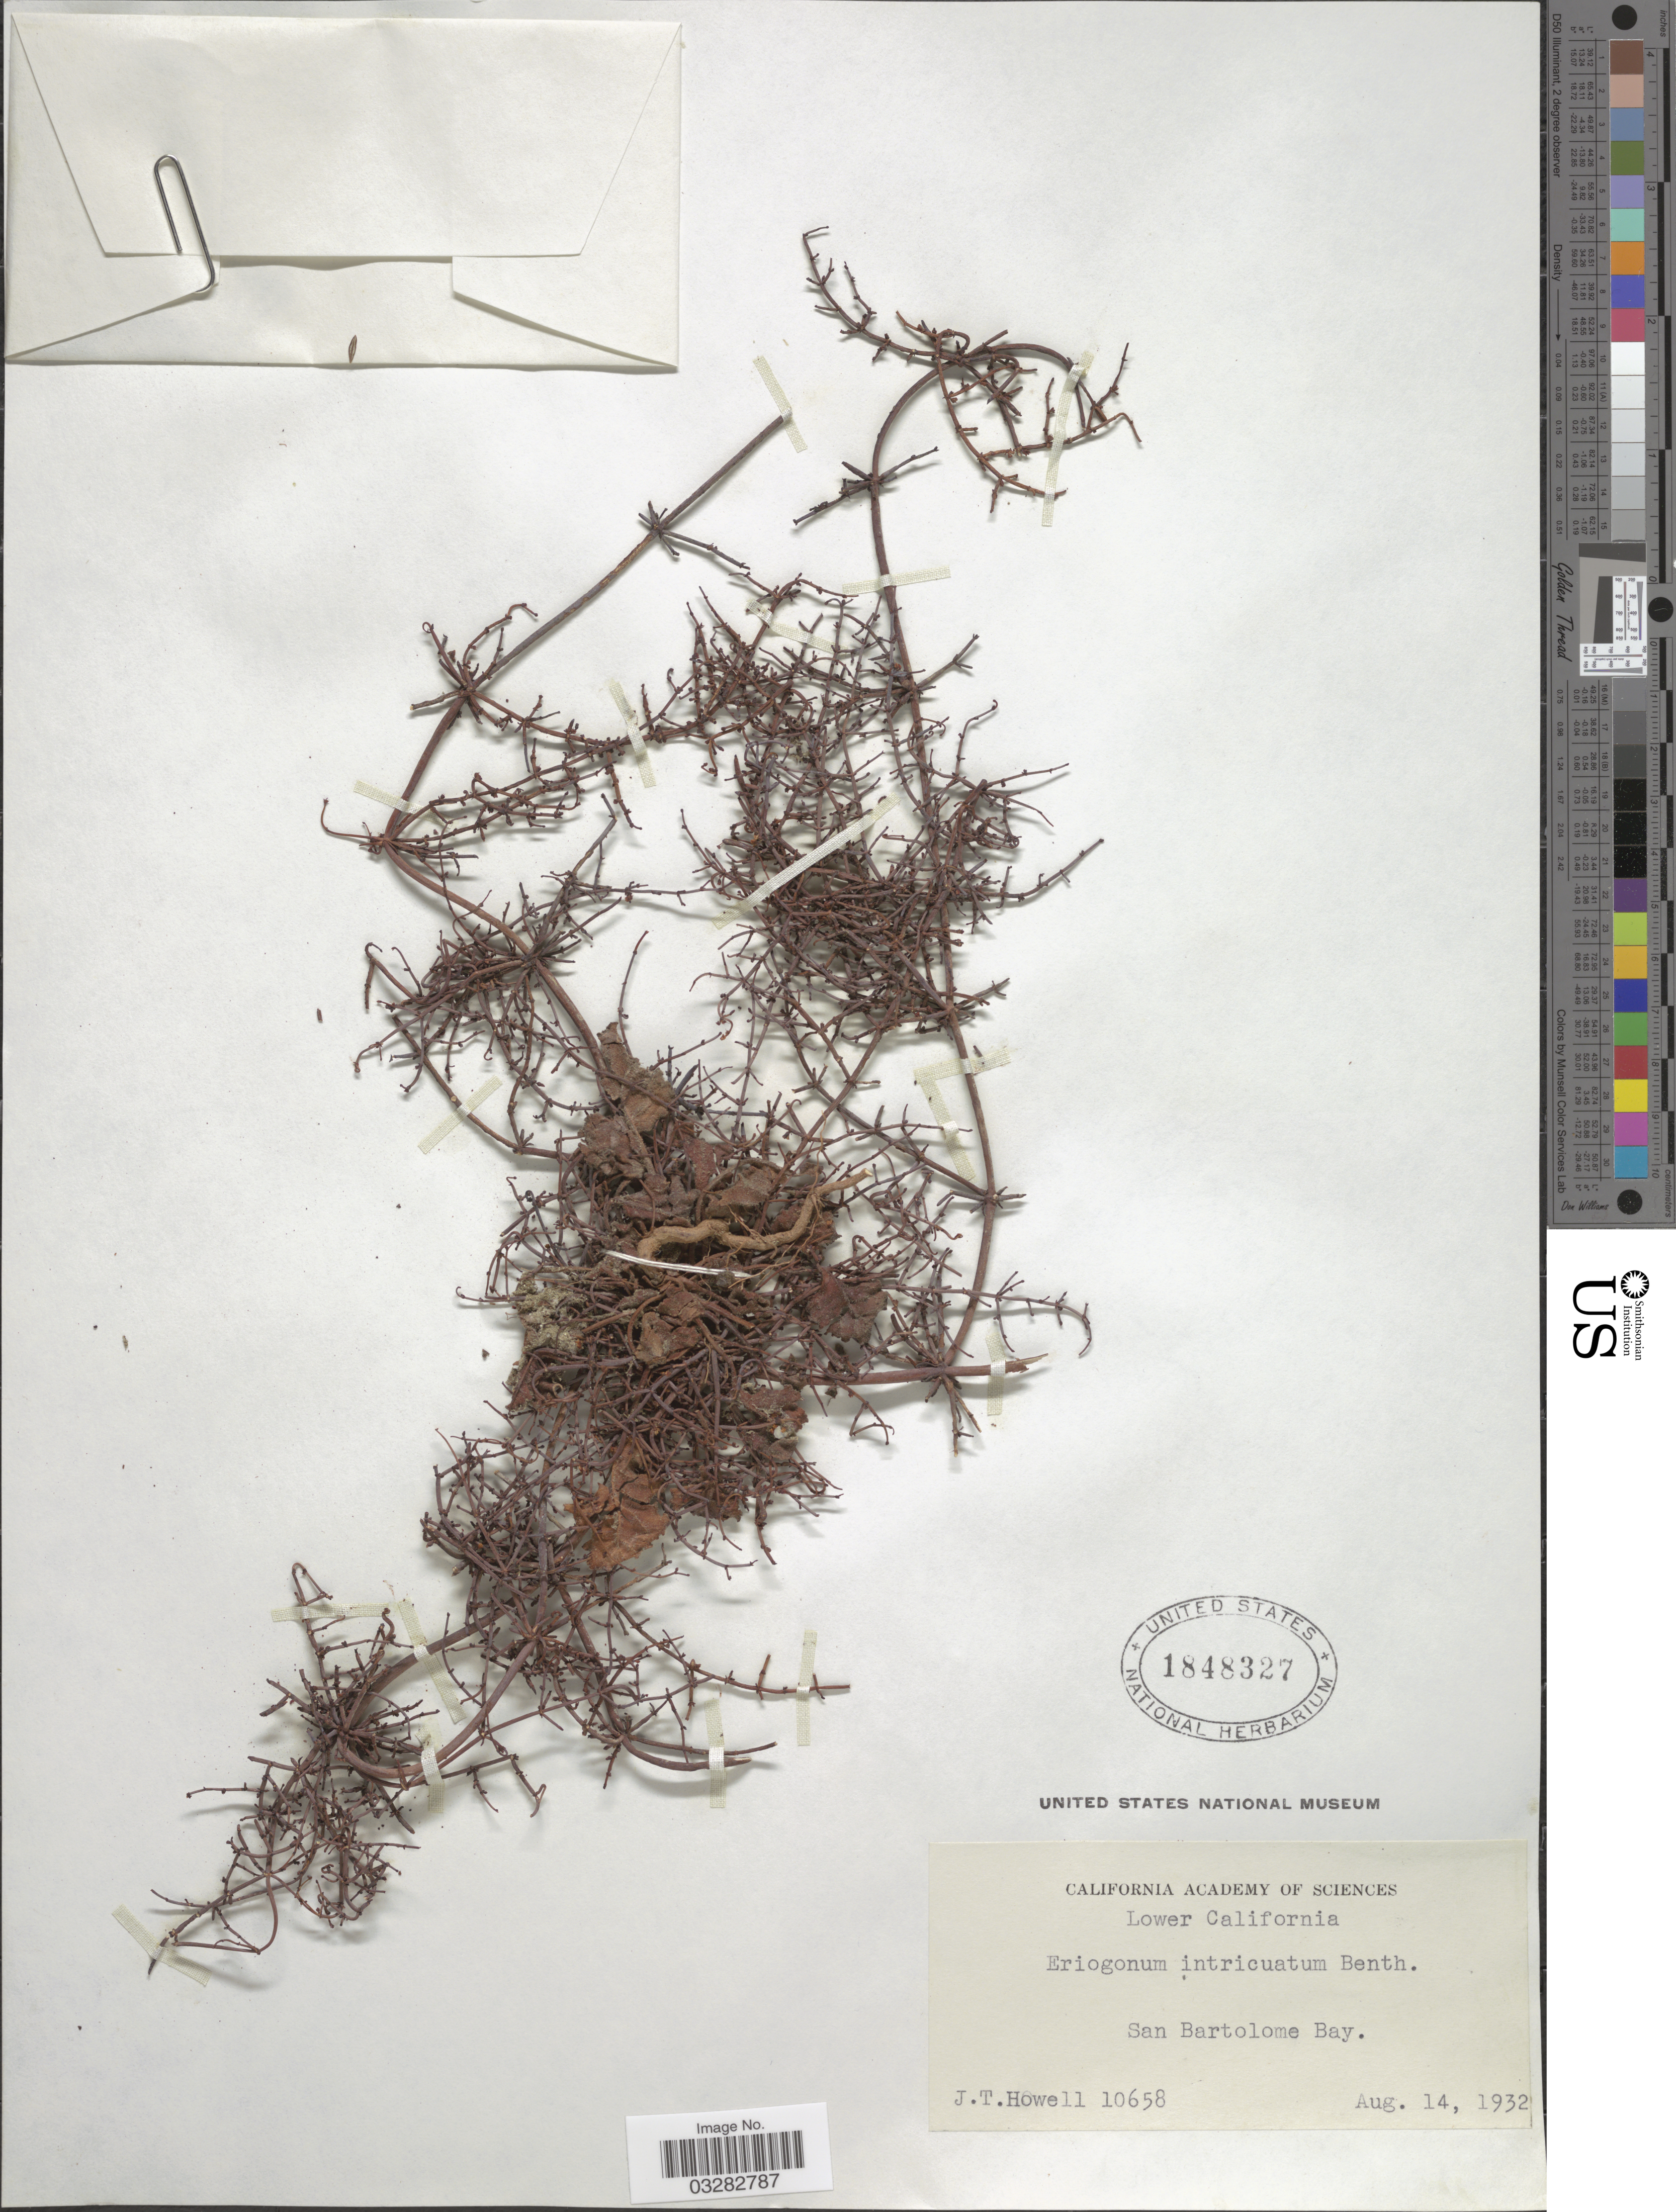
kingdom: Plantae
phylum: Tracheophyta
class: Magnoliopsida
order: Caryophyllales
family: Polygonaceae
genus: Eriogonum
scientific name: Eriogonum intricatum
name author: Benth.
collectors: J. T. Howell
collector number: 10658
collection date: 1932-08-14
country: Mexico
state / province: Baja California Norte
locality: Lower California. San Bartolome Bay.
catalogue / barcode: US 1848327